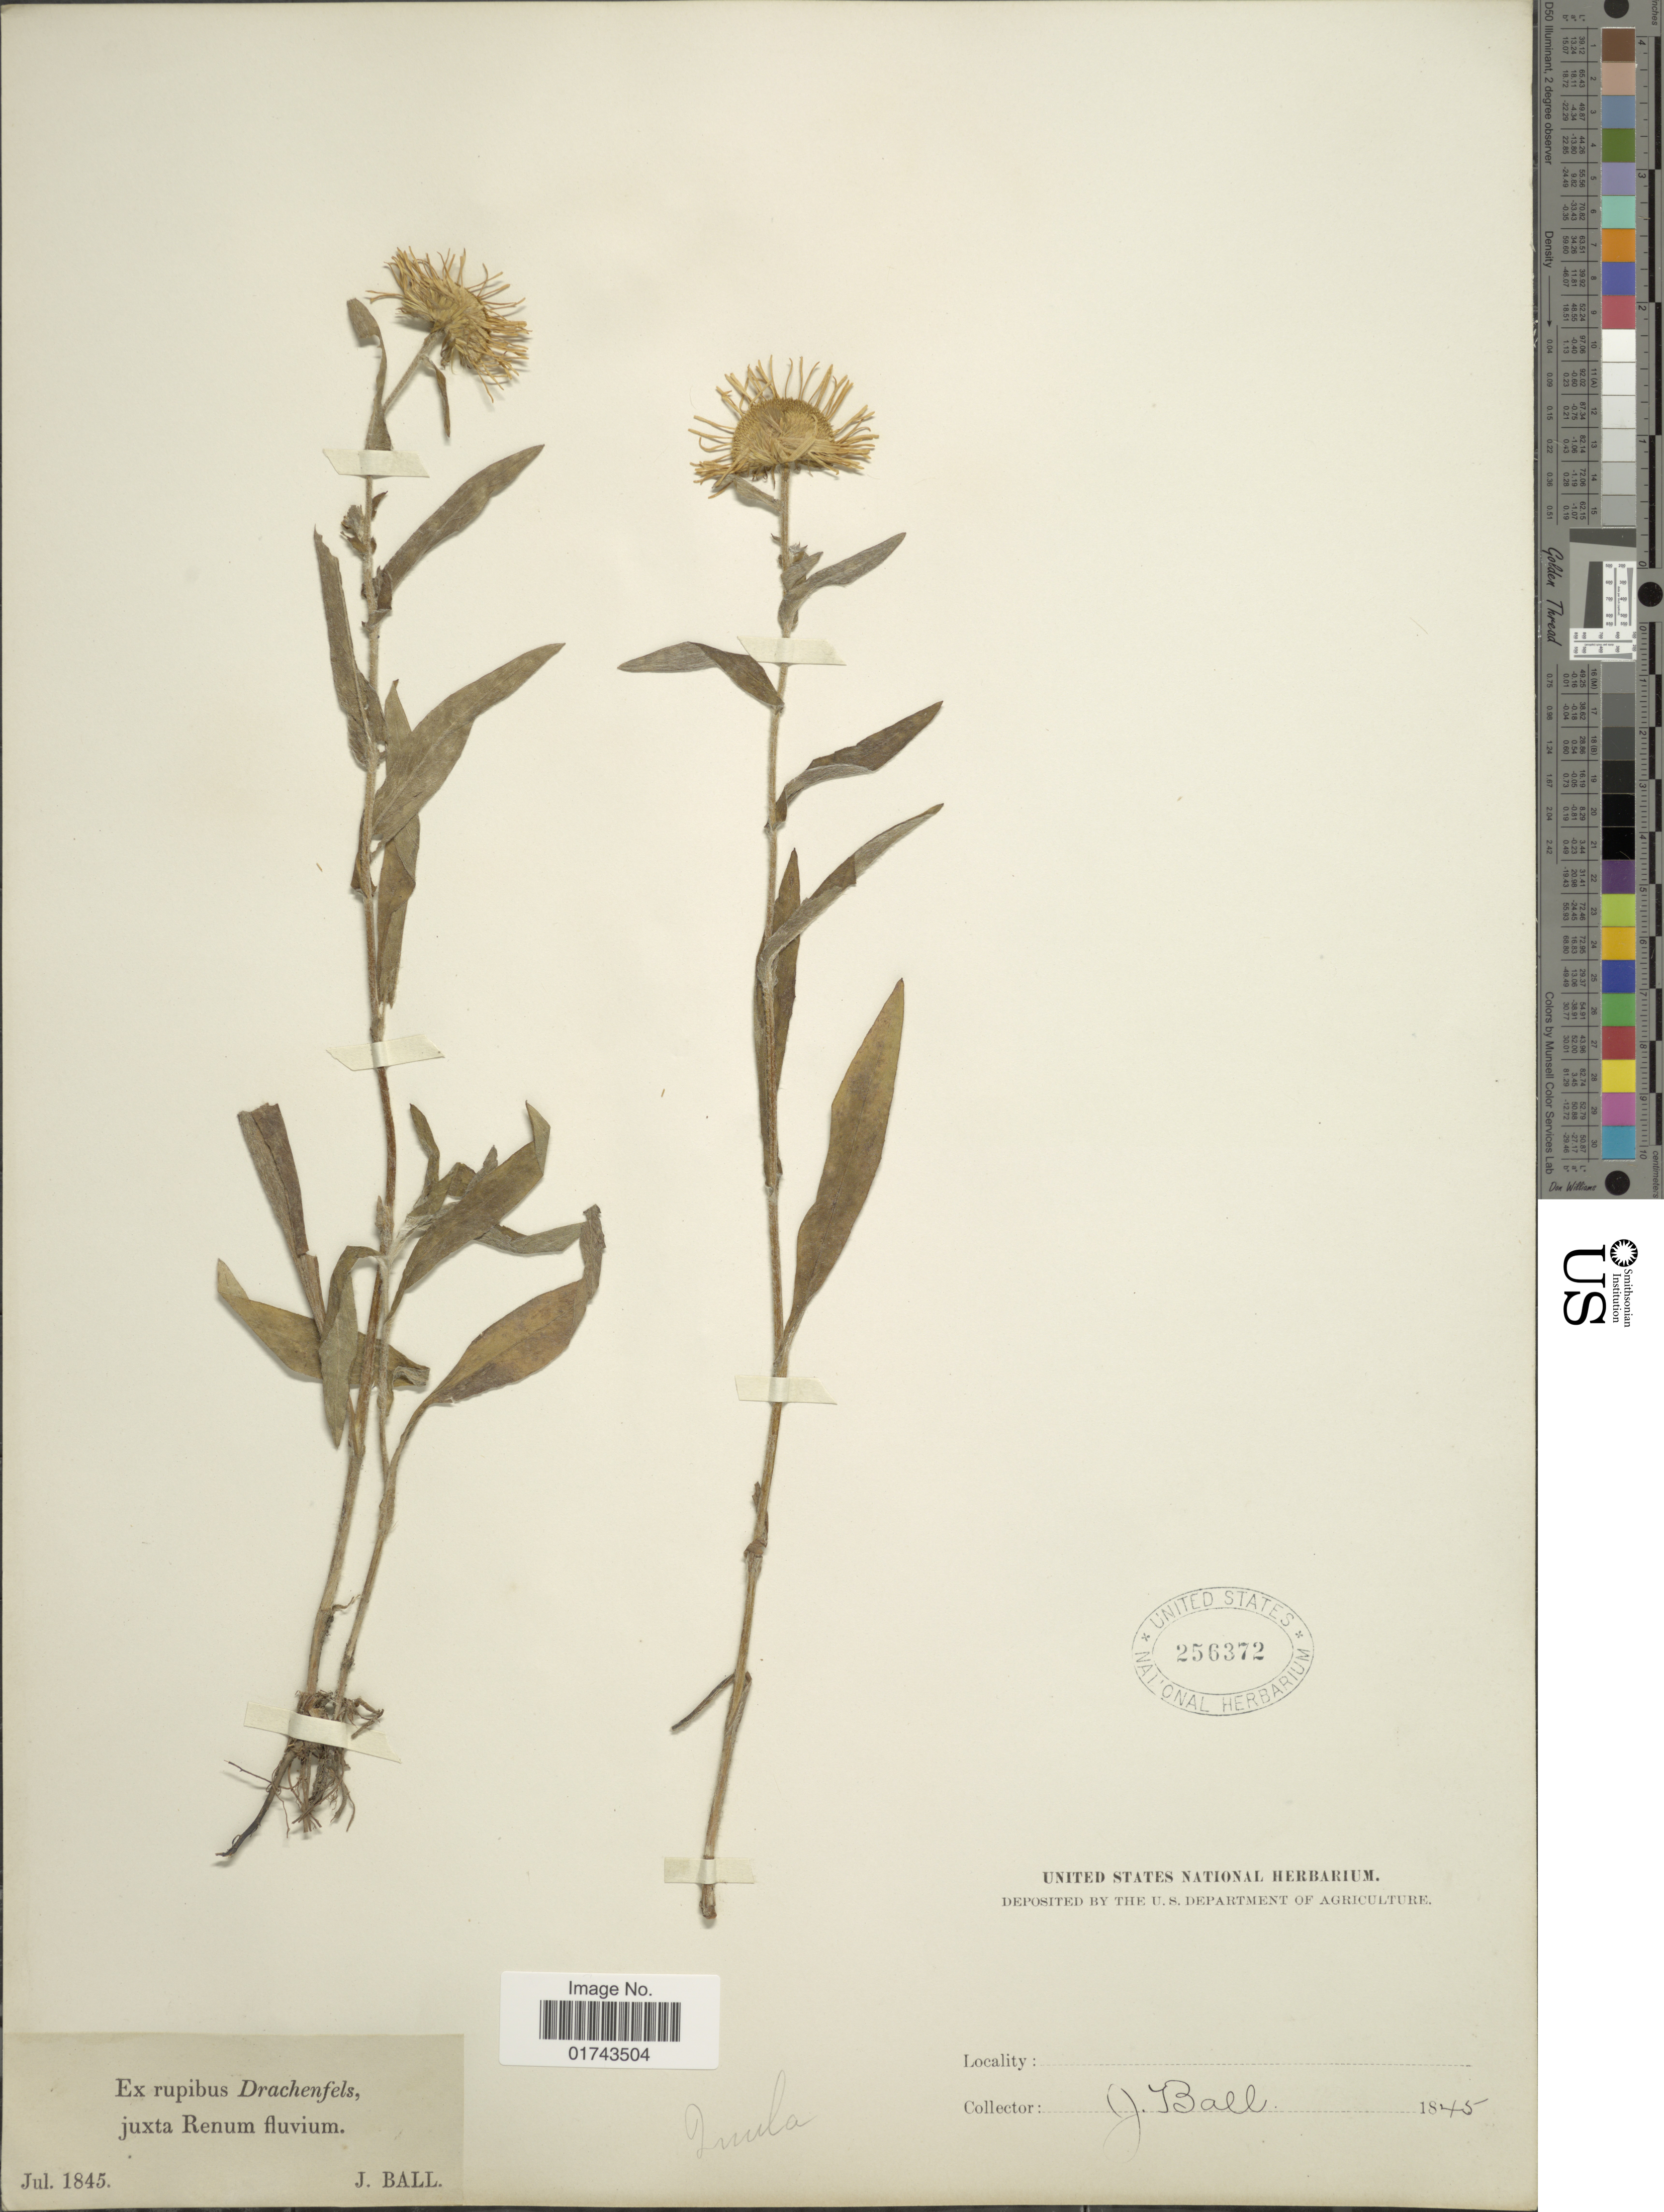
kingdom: Plantae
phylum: Tracheophyta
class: Magnoliopsida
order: Asterales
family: Asteraceae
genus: Inula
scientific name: Inula britannica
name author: L.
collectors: J. Ball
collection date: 1845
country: Germany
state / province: Nordrhein-Westfalen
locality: Juxta Renum fluvium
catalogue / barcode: US 256372